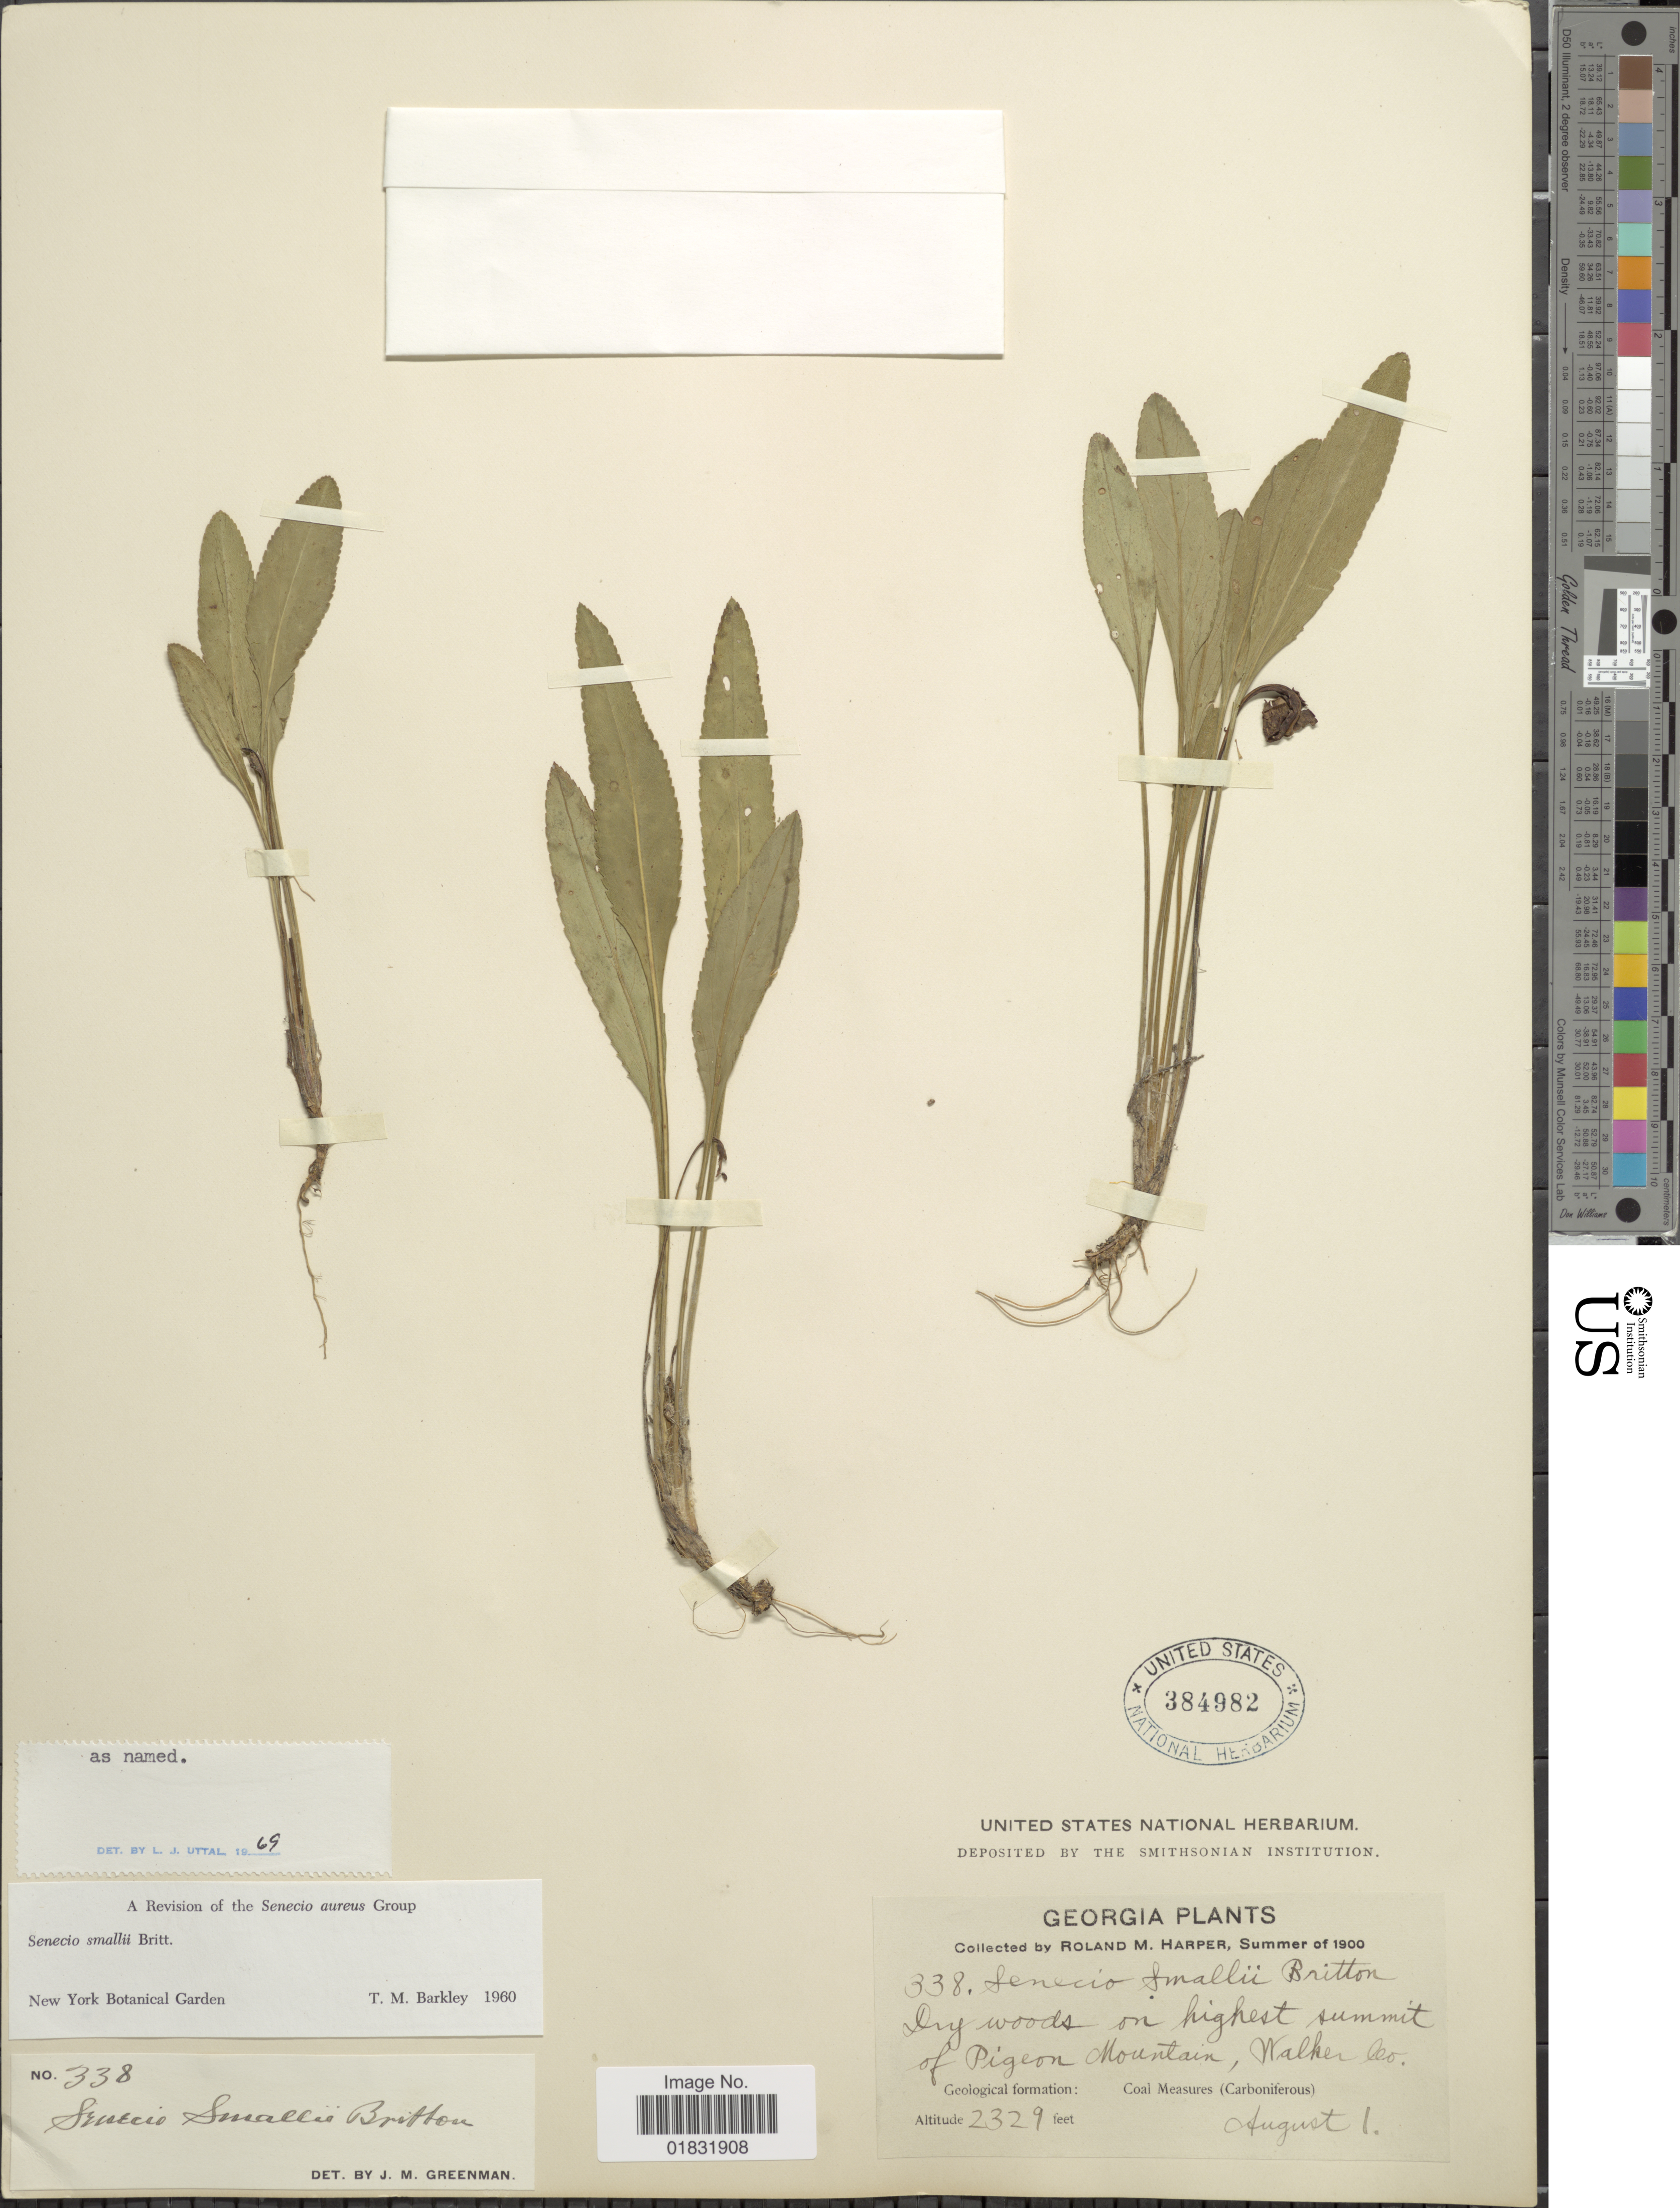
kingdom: Plantae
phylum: Tracheophyta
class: Magnoliopsida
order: Asterales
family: Asteraceae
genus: Packera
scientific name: Packera smallii Britton comb ined.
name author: Britton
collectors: R. M. Harper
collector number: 338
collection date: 1900-08-01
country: United States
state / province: Georgia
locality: Dry woods on highest summit of Pigeon Mountain, Walker Co. Geological formation: Coal Measures (Carboniferous)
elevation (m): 710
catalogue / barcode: US 384982